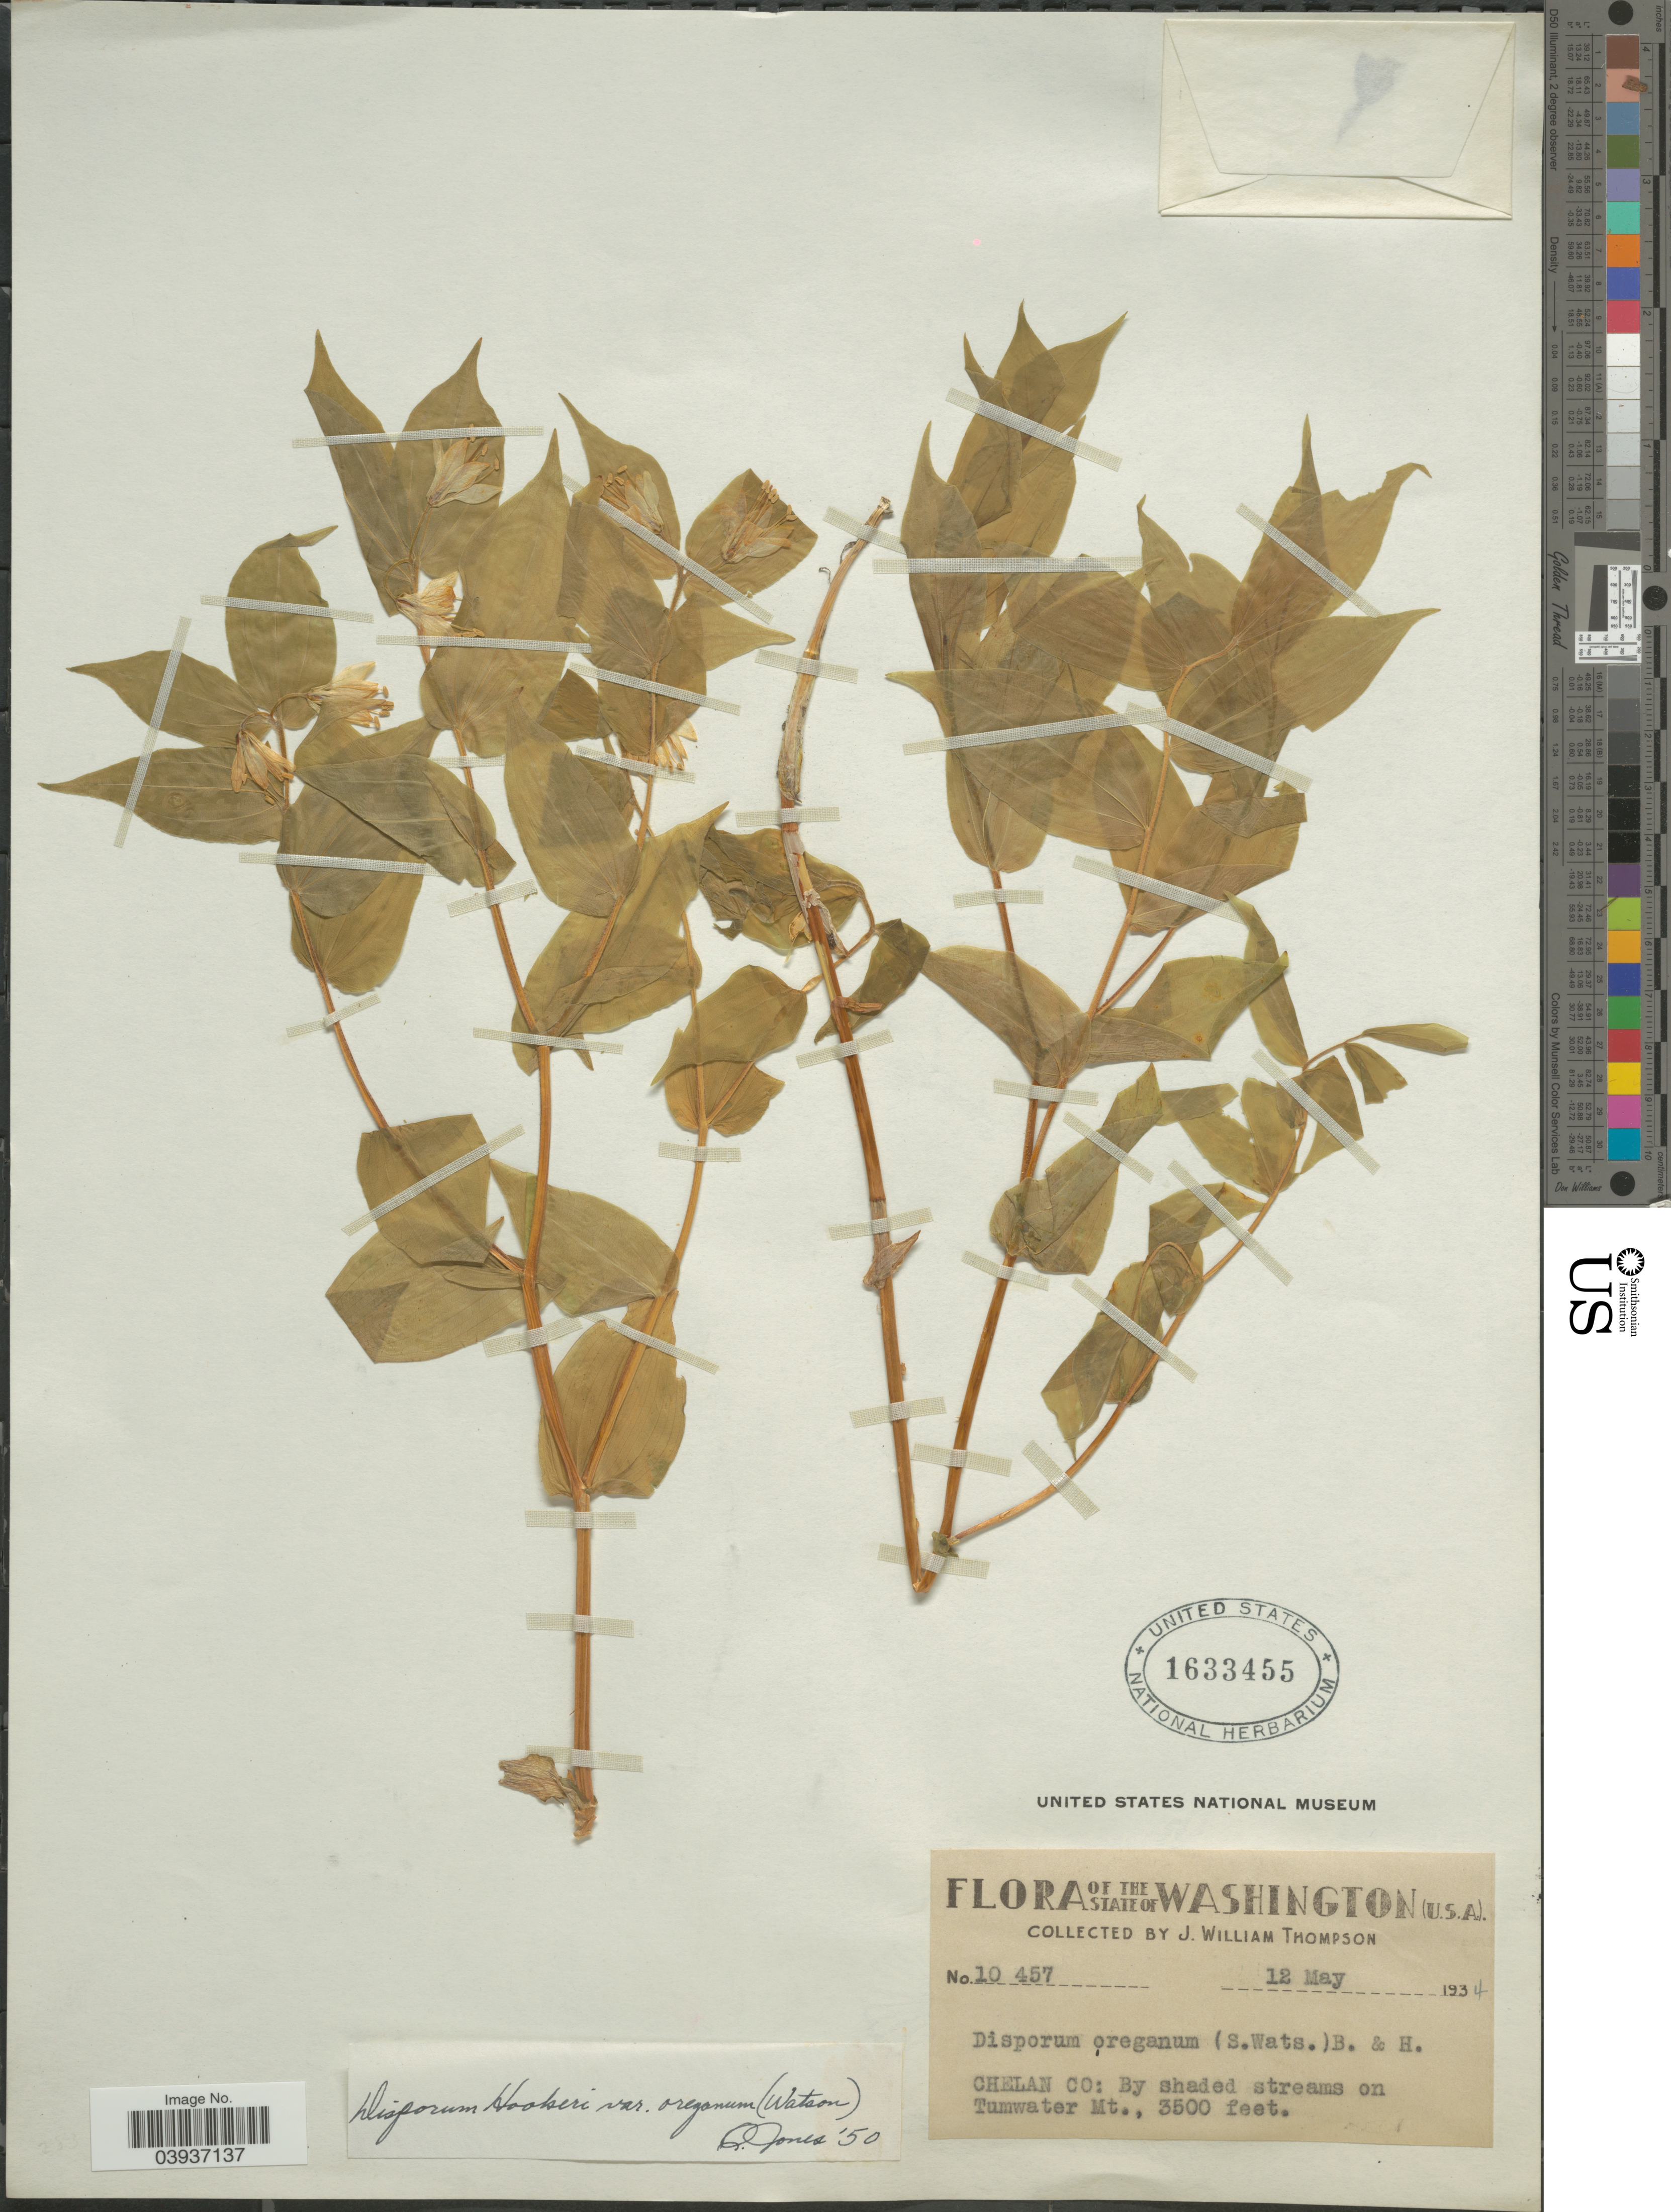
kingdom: Plantae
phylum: Tracheophyta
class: Liliopsida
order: Liliales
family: Colchicaceae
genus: Disporum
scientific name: Disporum hookeri var. oreganum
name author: (S. Watson) Q. Jones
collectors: J. W. Thompson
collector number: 10457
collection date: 1934-05-12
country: United States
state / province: Washington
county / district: Chelan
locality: Chelan Co: By shaded streams on Tumwater Mt.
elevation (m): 1067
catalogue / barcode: US 1633455